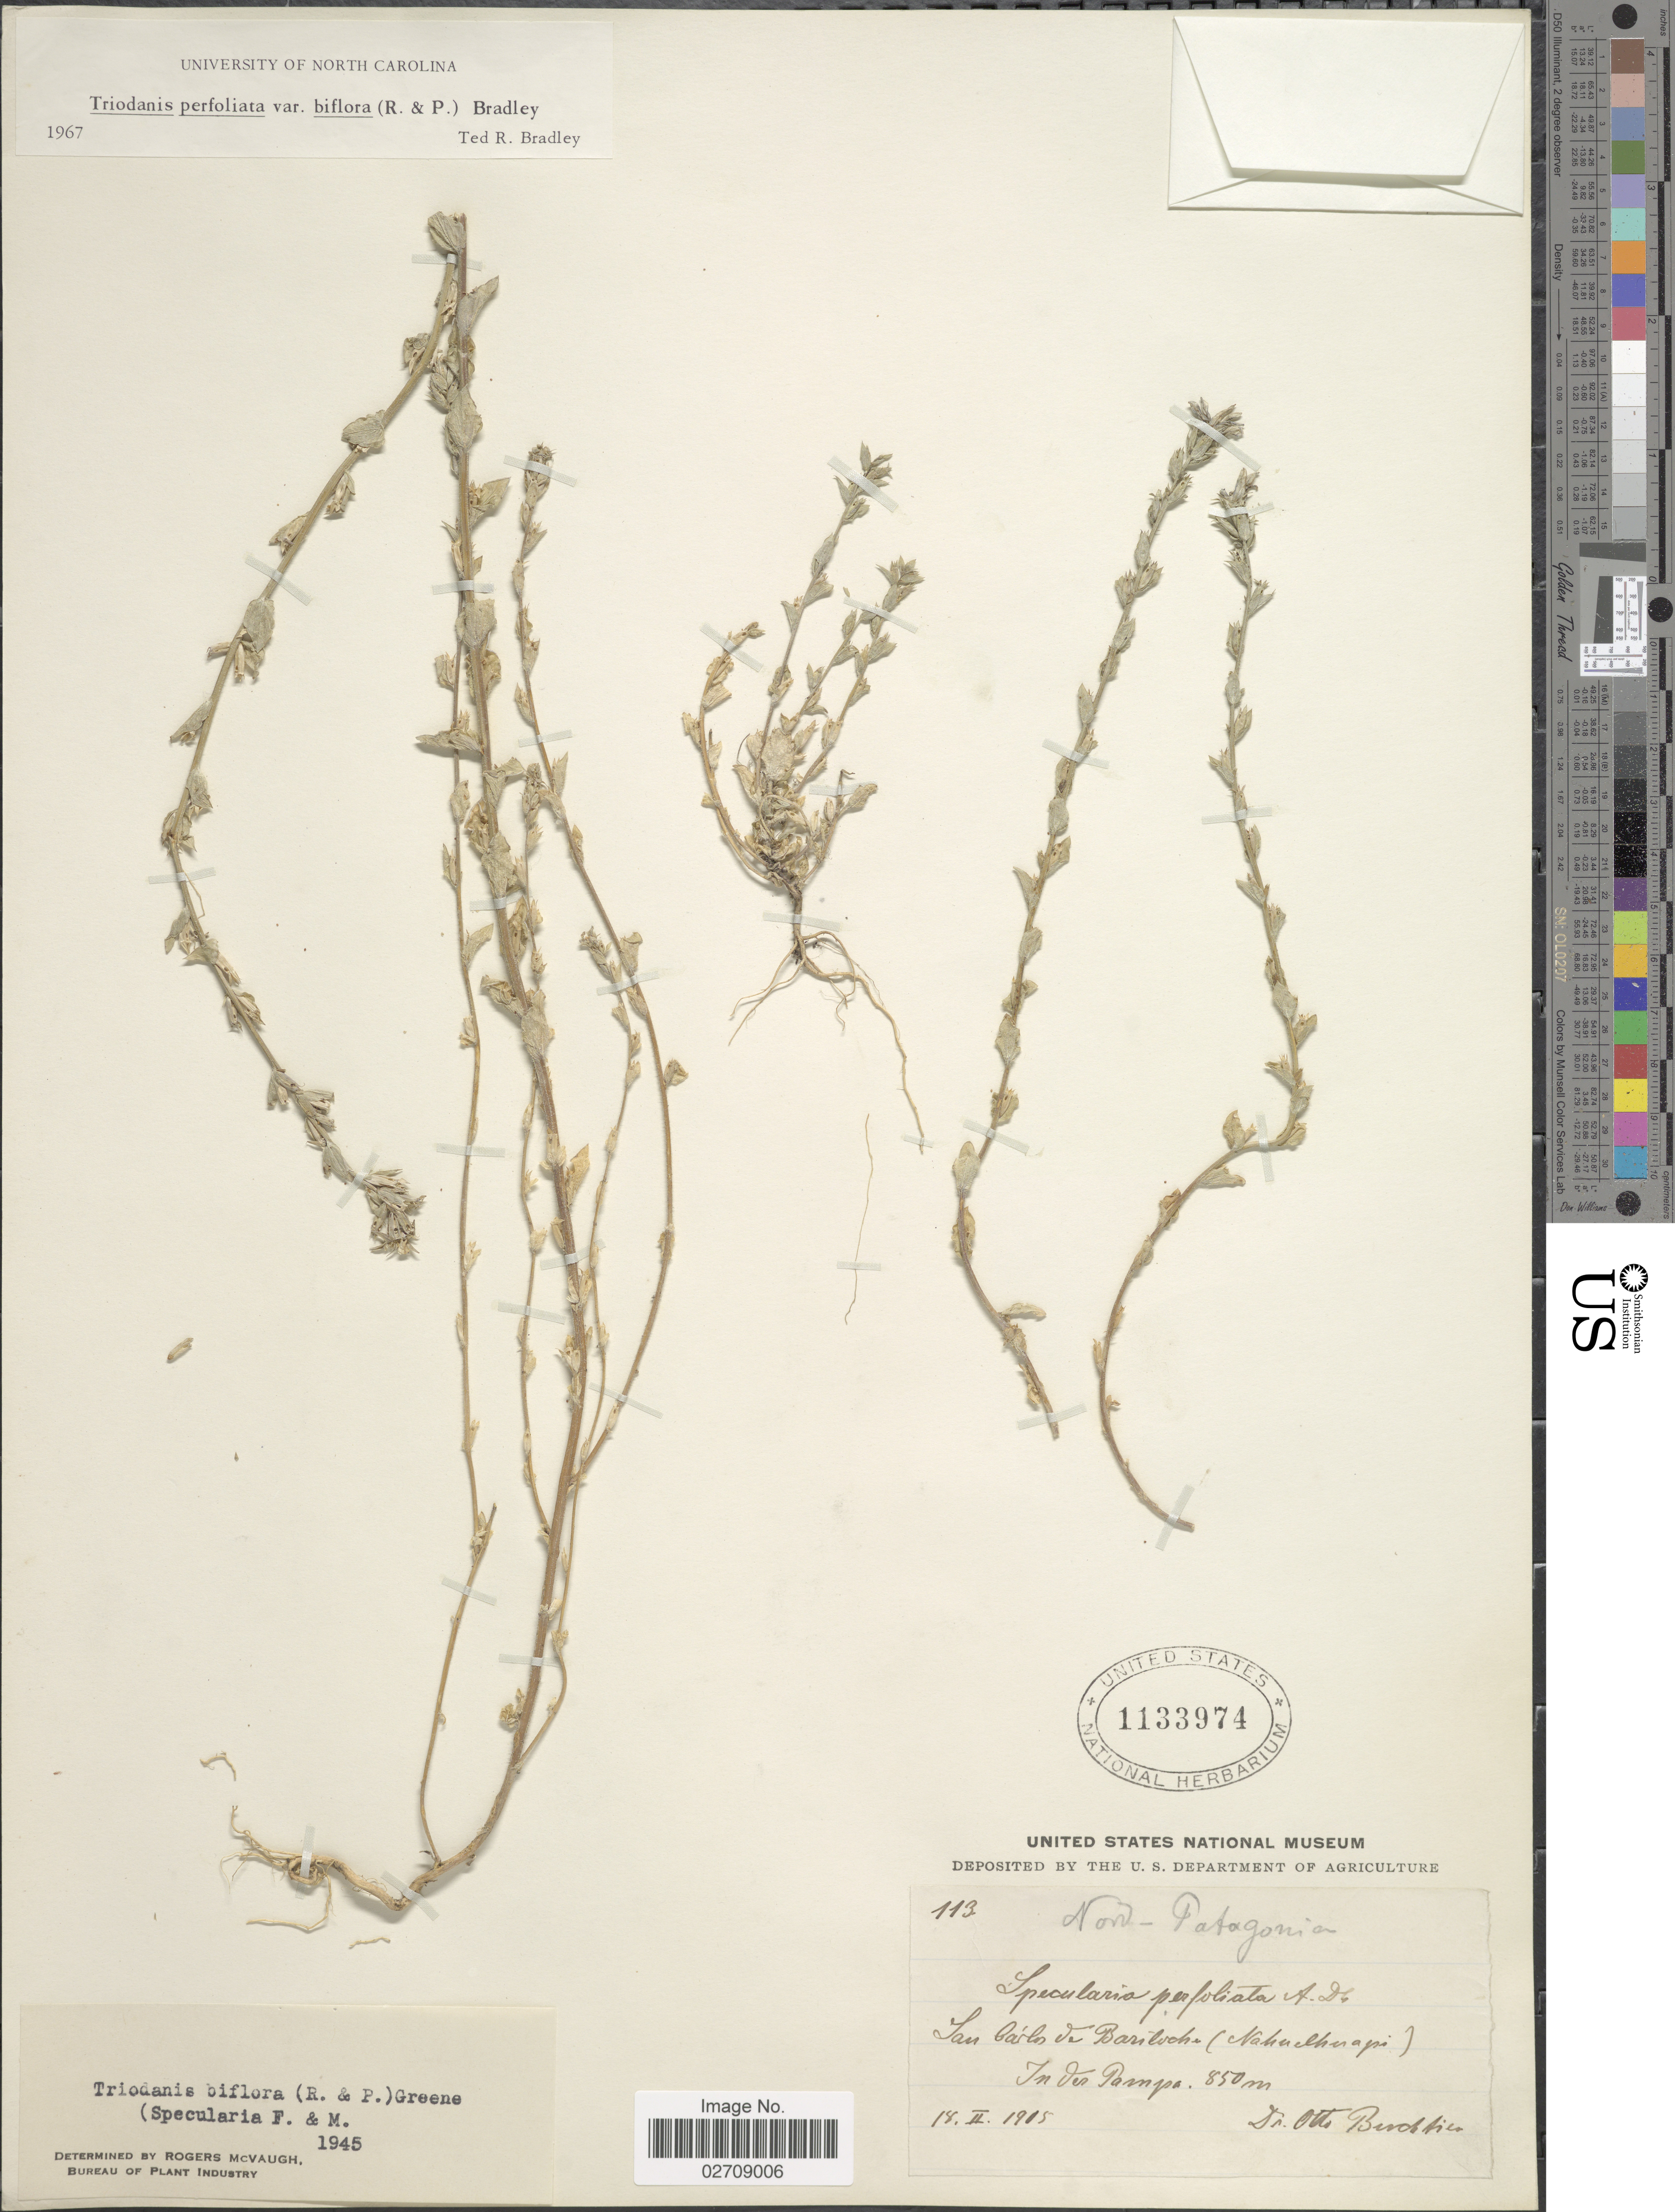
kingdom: Plantae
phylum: Tracheophyta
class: Magnoliopsida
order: Asterales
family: Campanulaceae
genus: Triodanis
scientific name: Triodanis perfoliata var. biflora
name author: (Ruiz & Pav.) Bradley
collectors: O. Buchtien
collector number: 113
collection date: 1905-02-18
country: Bolivia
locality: Nord-Patagonia. San Carlos de Bariloche (Nahuelhuapi) In der Pampas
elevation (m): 850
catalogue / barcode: US 1133974